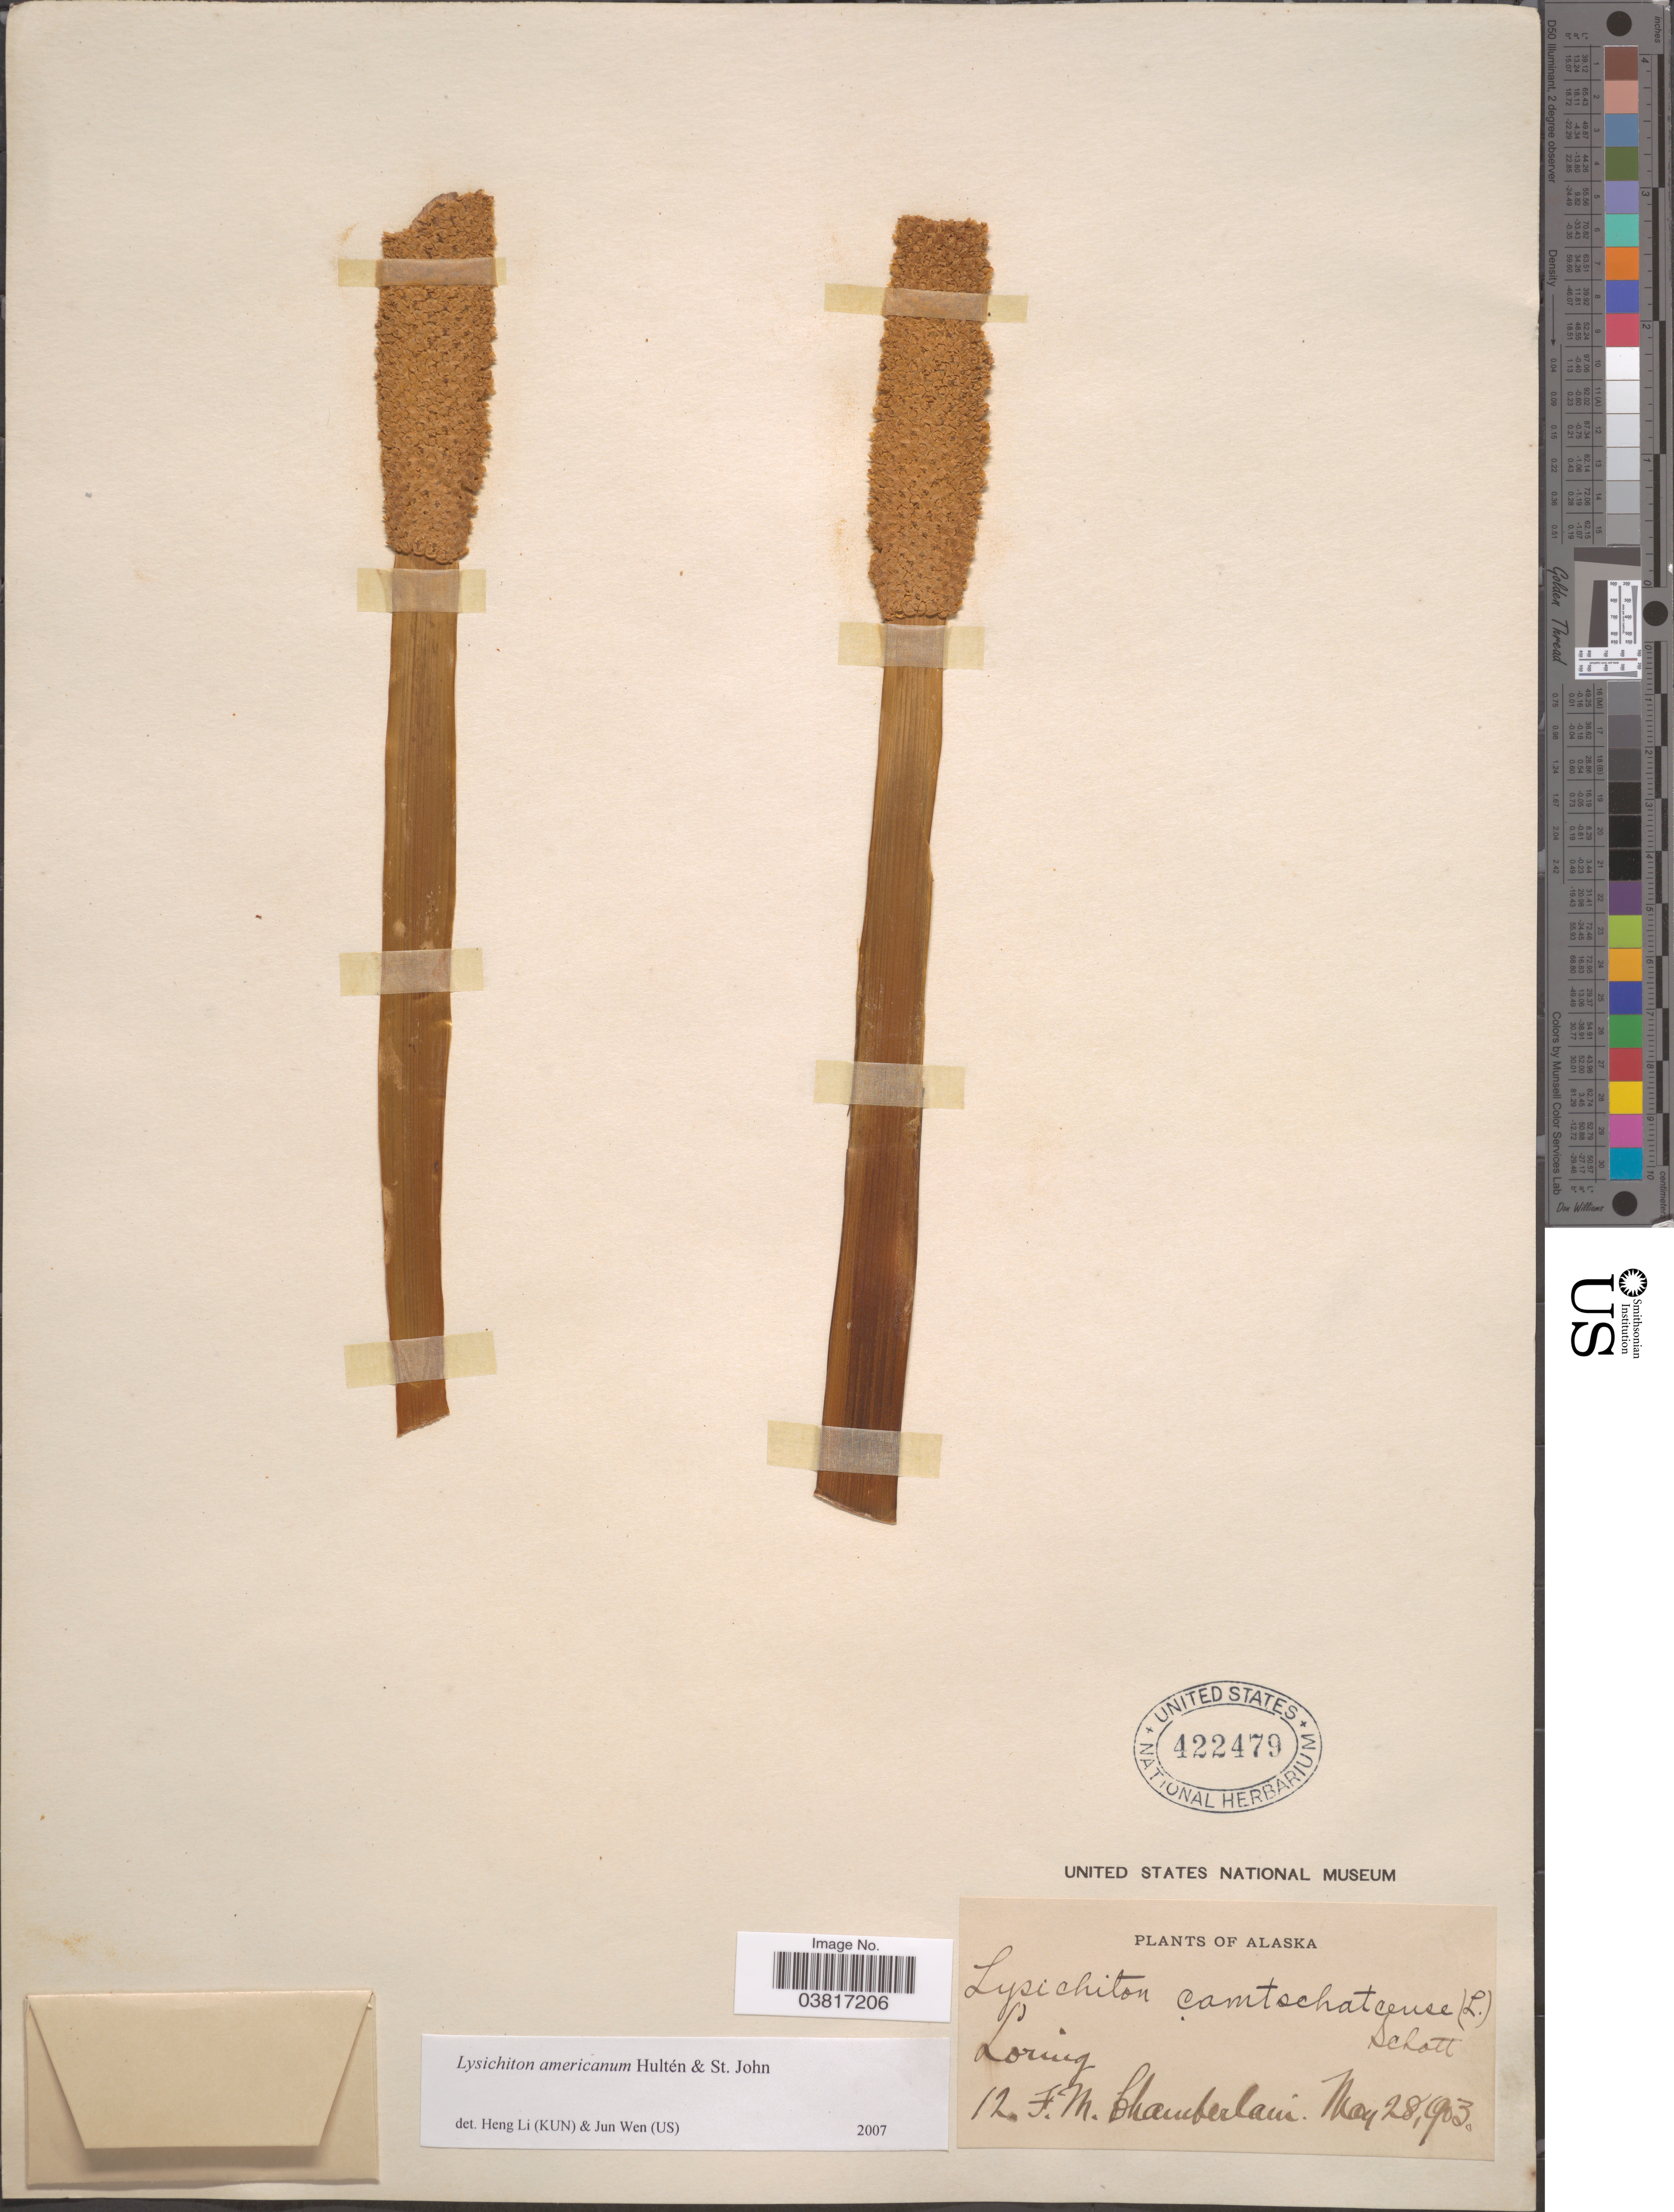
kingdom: Plantae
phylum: Tracheophyta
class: Liliopsida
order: Alismatales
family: Araceae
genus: Lysichiton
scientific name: Lysichiton americanus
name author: Hultén & H. St. John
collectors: F. Chamberlain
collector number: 12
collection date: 1903-05-28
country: United States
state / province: Alaska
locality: Loring.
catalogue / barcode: US 422479